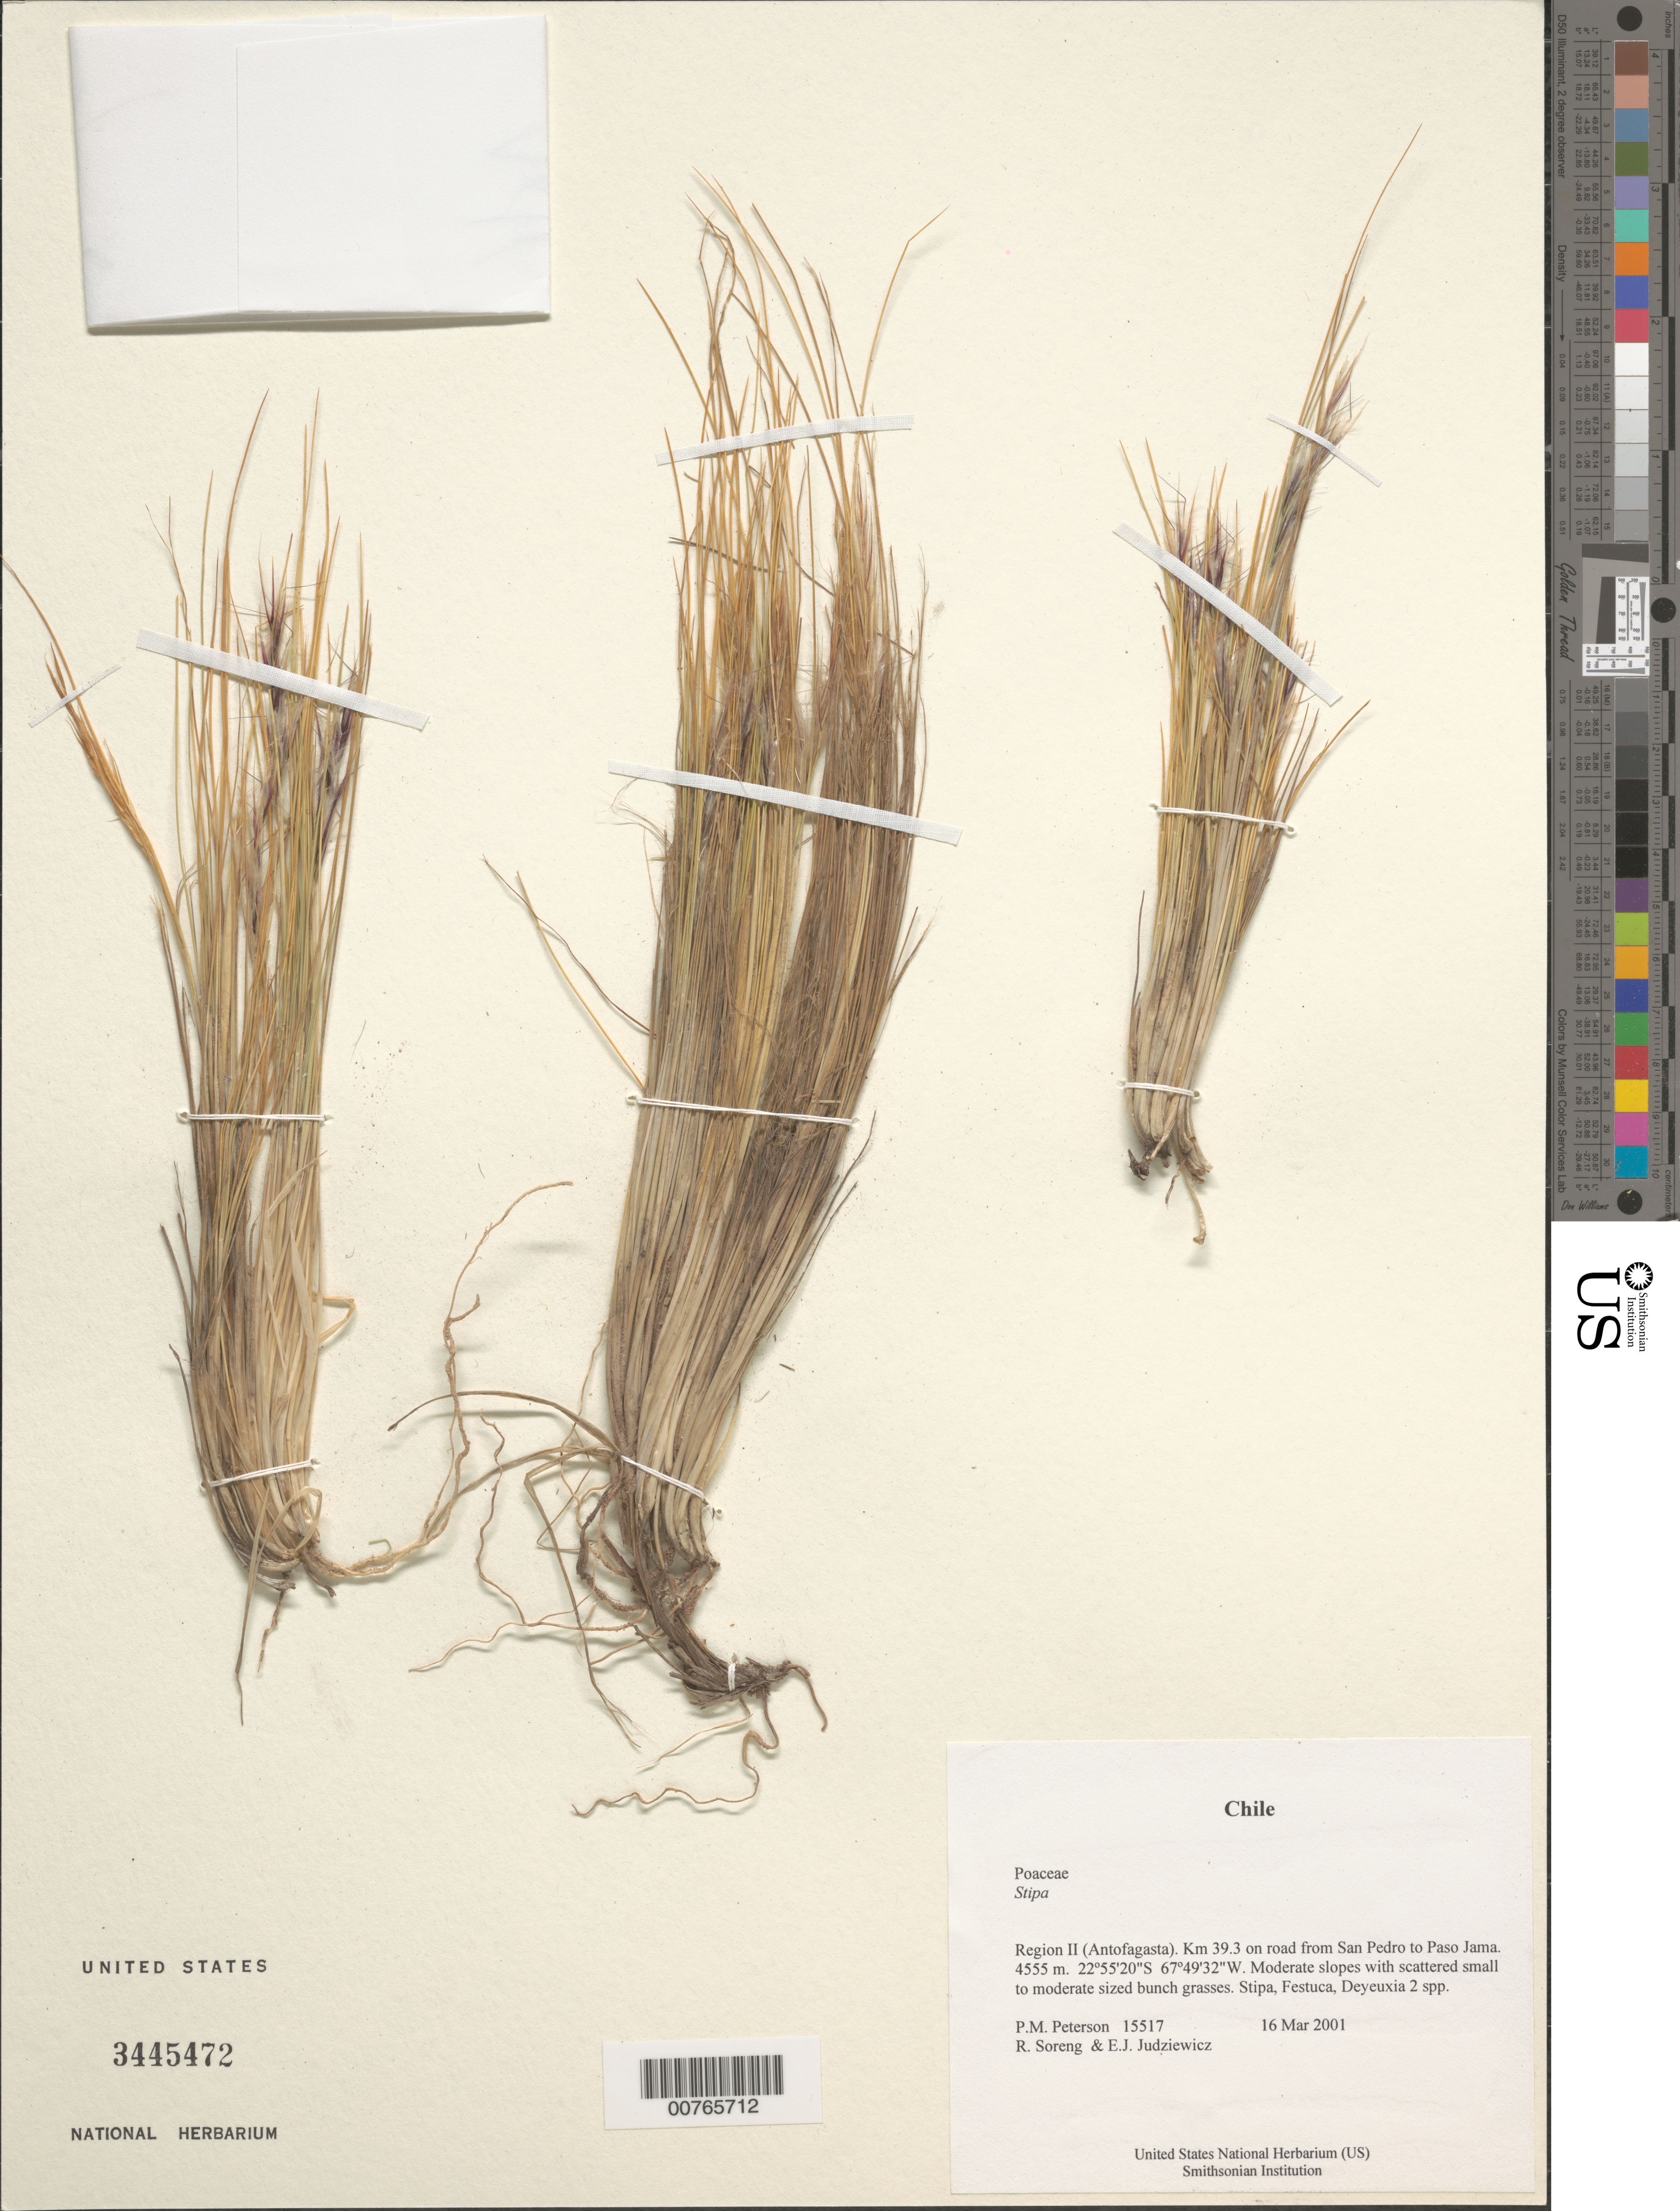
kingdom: Plantae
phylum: Tracheophyta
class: Liliopsida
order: Poales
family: Poaceae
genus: Stipa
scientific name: Stipa sp.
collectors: P. M. Peterson, R. J. Soreng & E. J. Judziewicz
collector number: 15517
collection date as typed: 16 Mar 2001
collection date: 2001-03-16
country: Chile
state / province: Antofagasta (II)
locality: Km 39.3 on road from San Pedro to Paso Jama.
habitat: Moderate slopes with scattered small to moderate sized bunch grasses.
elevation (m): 4555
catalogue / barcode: US 3445472